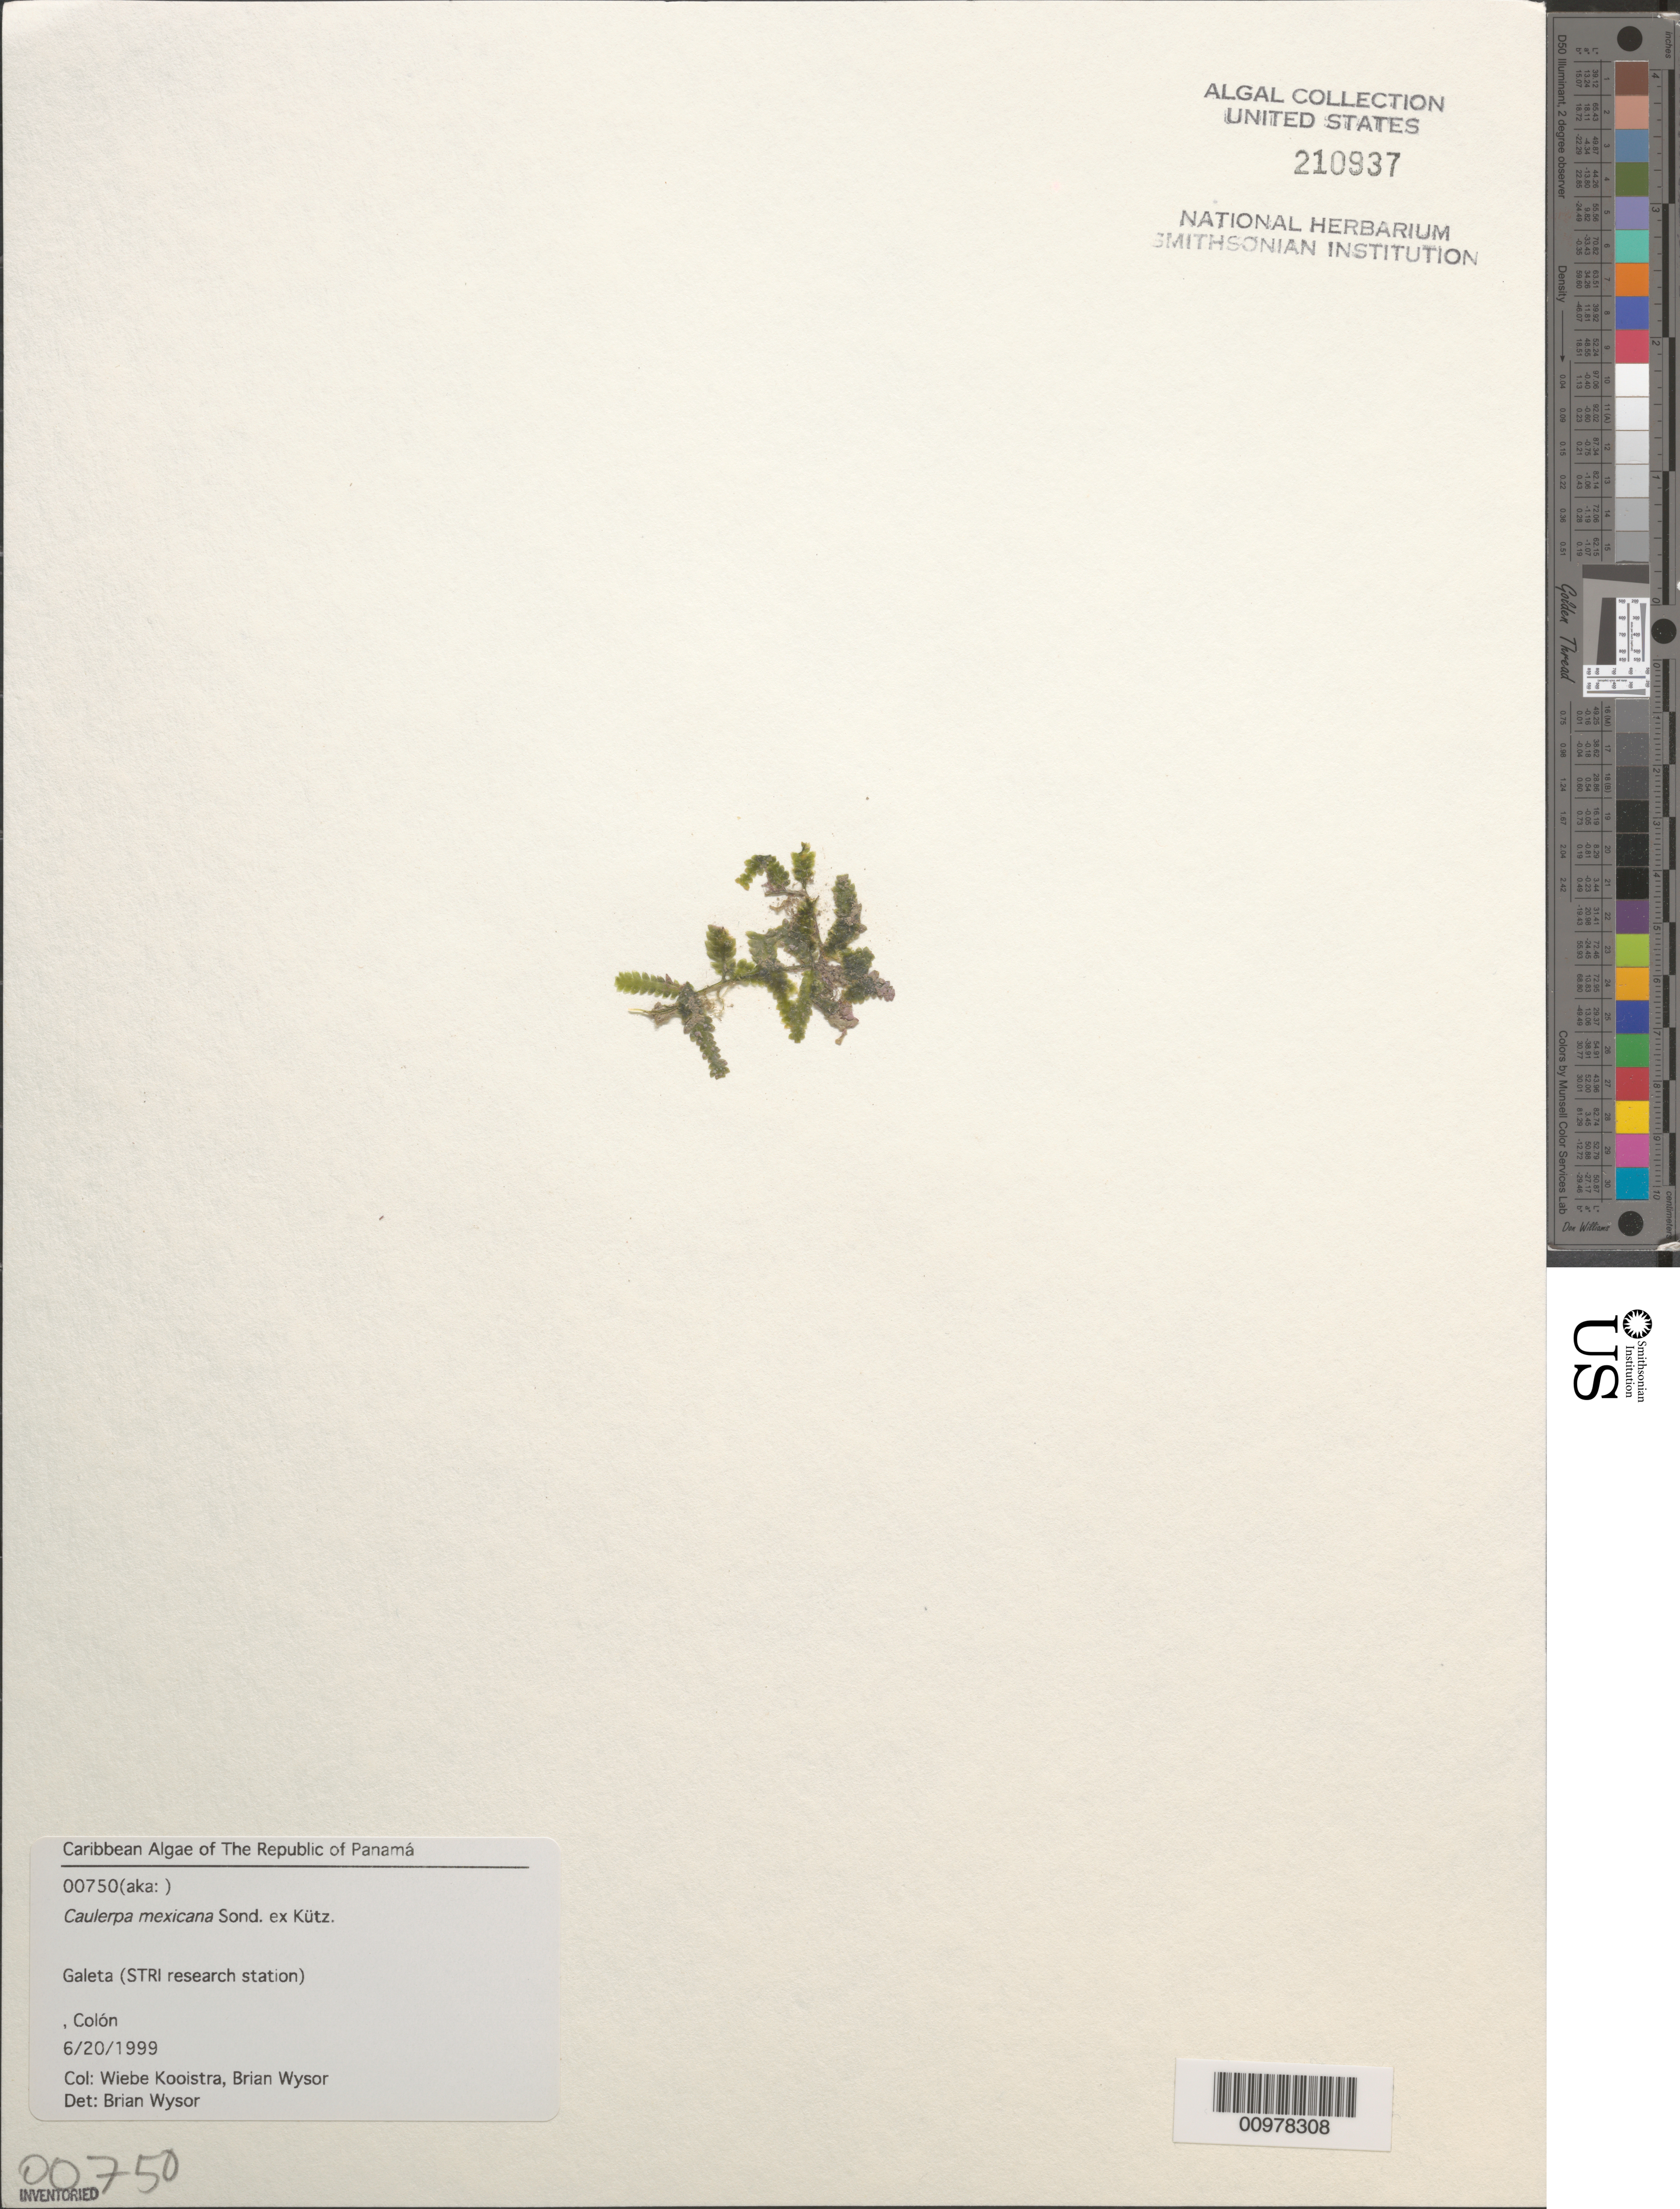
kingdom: Plantae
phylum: Chlorophyta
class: Ulvophyceae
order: Bryopsidales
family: Caulerpaceae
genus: Caulerpa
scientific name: Caulerpa mexicana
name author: Sond. ex Kütz.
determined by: Wysor, B.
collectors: B. Wysor & W. Kooistra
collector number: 00750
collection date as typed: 20 Jun 1999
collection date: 1999-06-20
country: Panama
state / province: Colón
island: Galeta Island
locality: STRI (Smithsonian Tropical Research Institute) research station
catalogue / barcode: US 210937